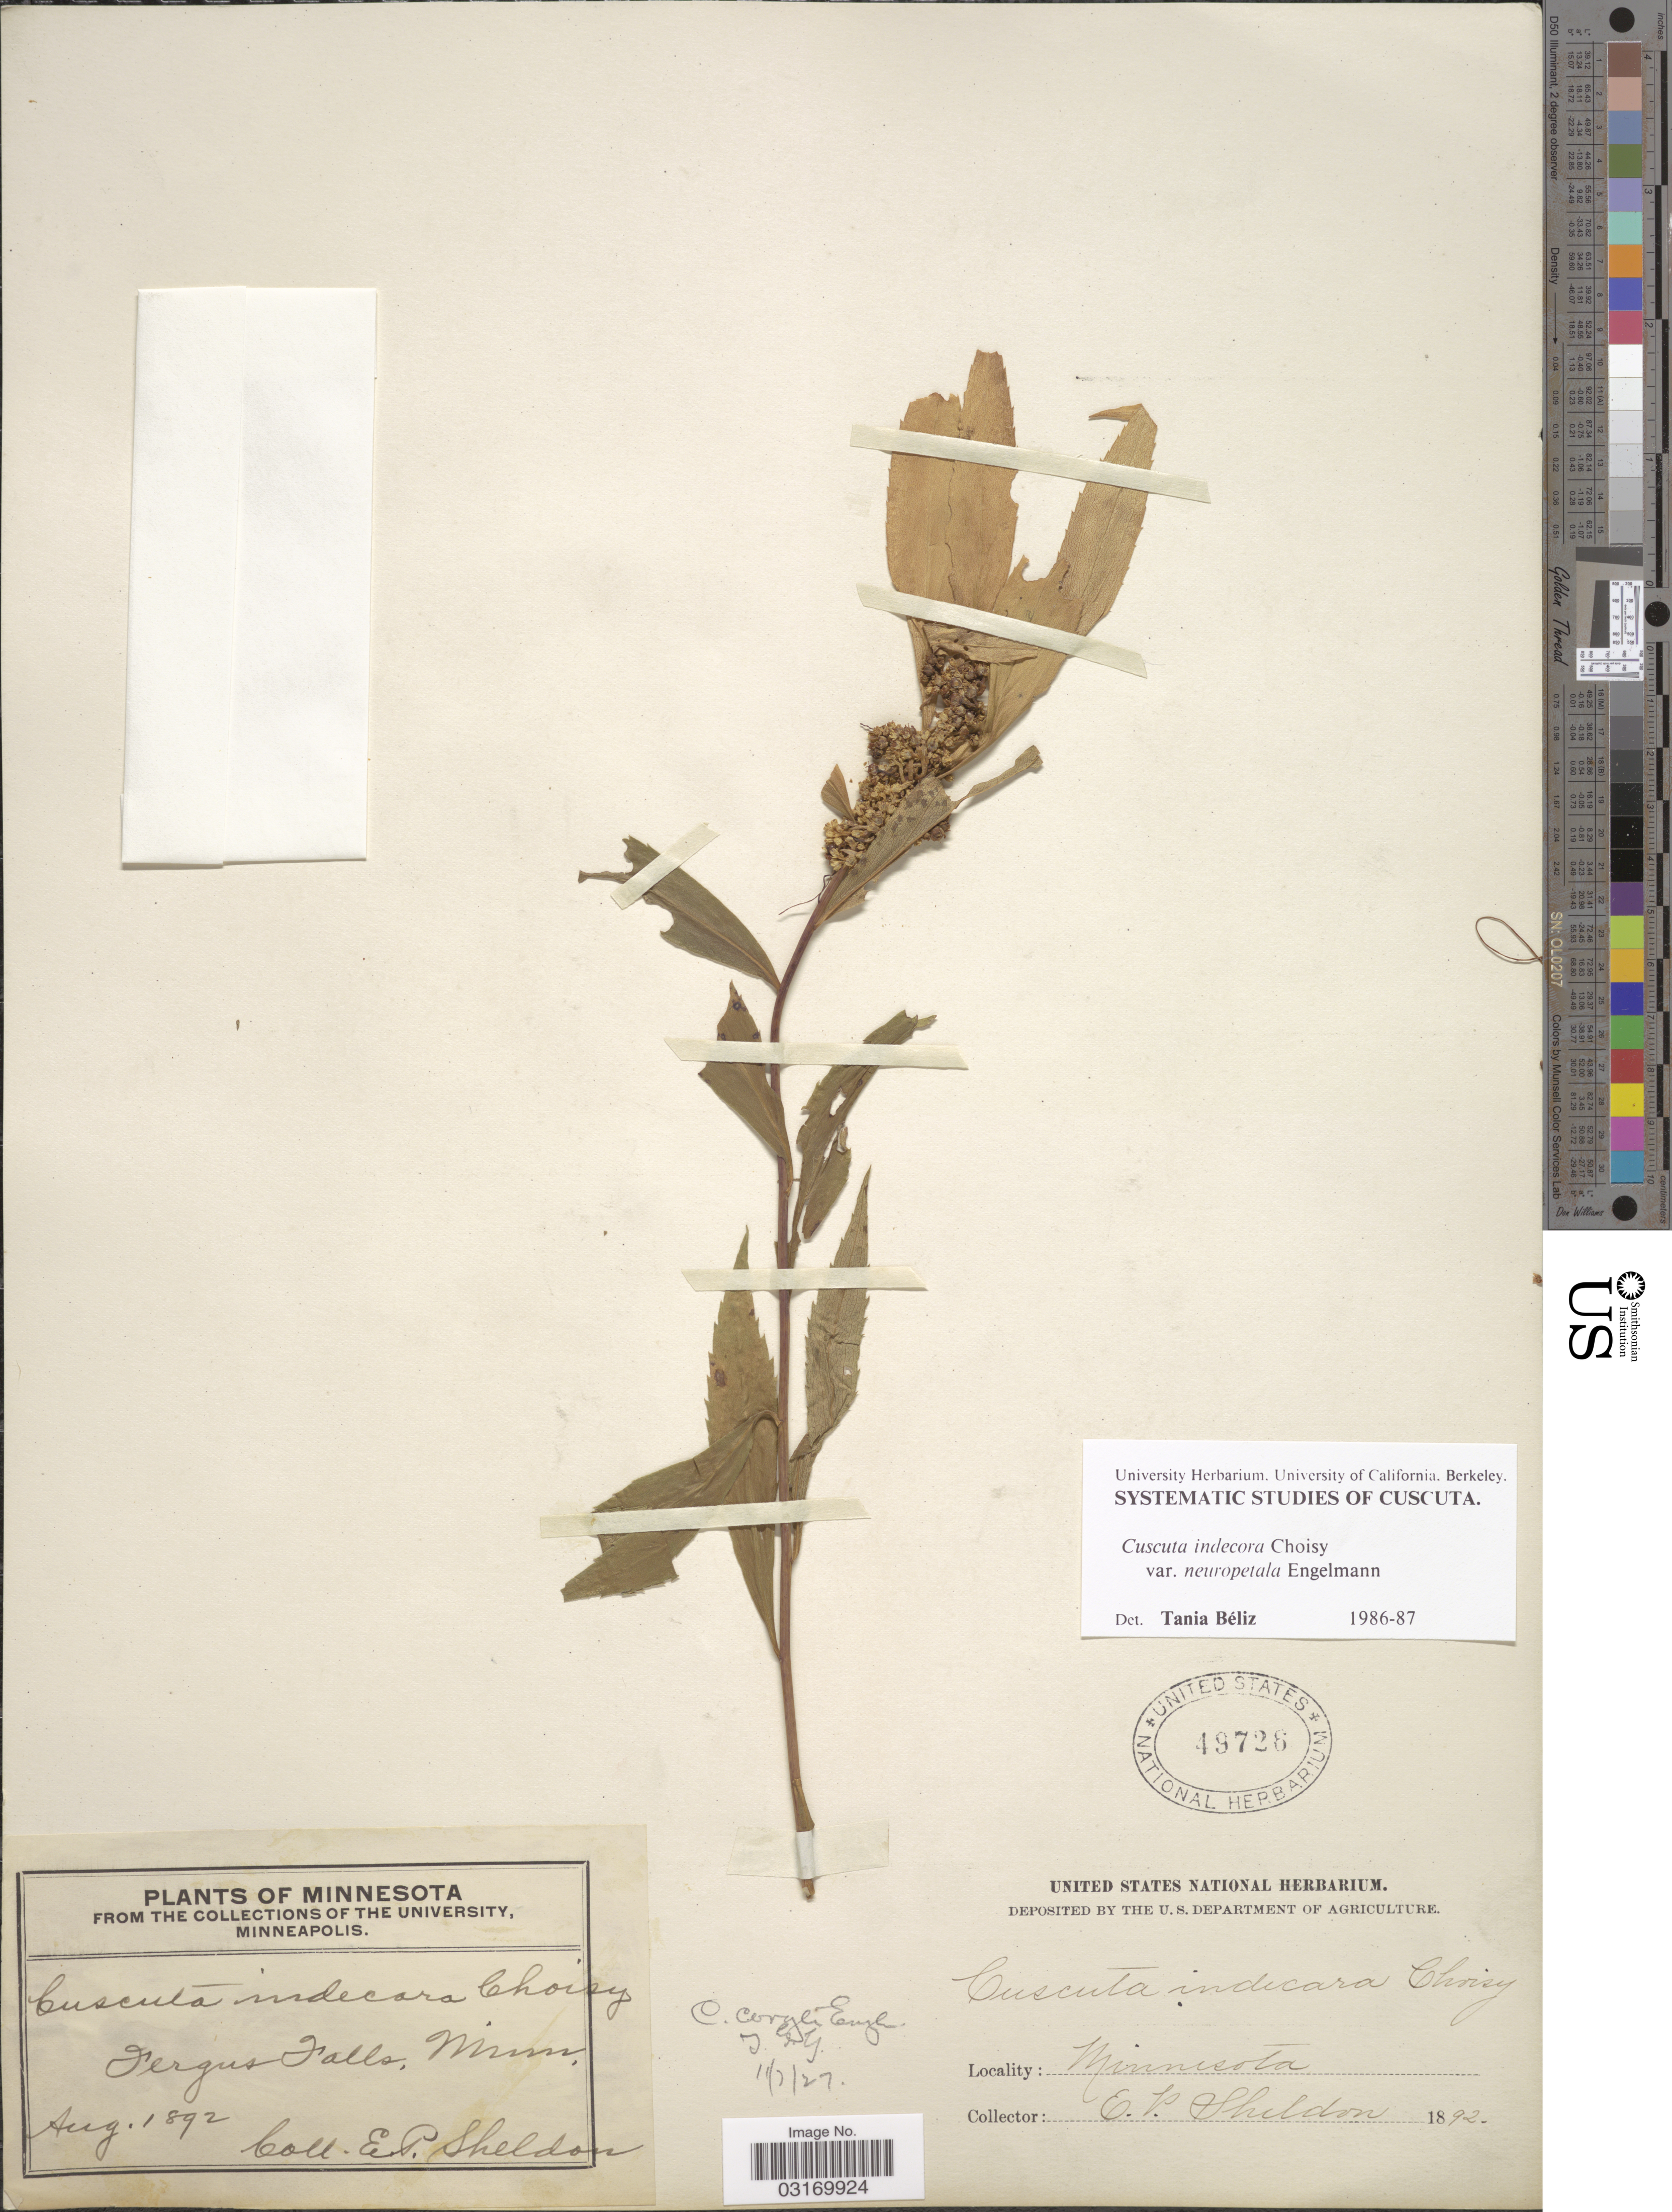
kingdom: Plantae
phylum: Tracheophyta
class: Magnoliopsida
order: Solanales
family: Convolvulaceae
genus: Cuscuta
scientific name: Cuscuta indecora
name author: Choisy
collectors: E. P. Sheldon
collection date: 1892-08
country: United States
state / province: Minnesota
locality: Fergus Falls.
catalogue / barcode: US 49726